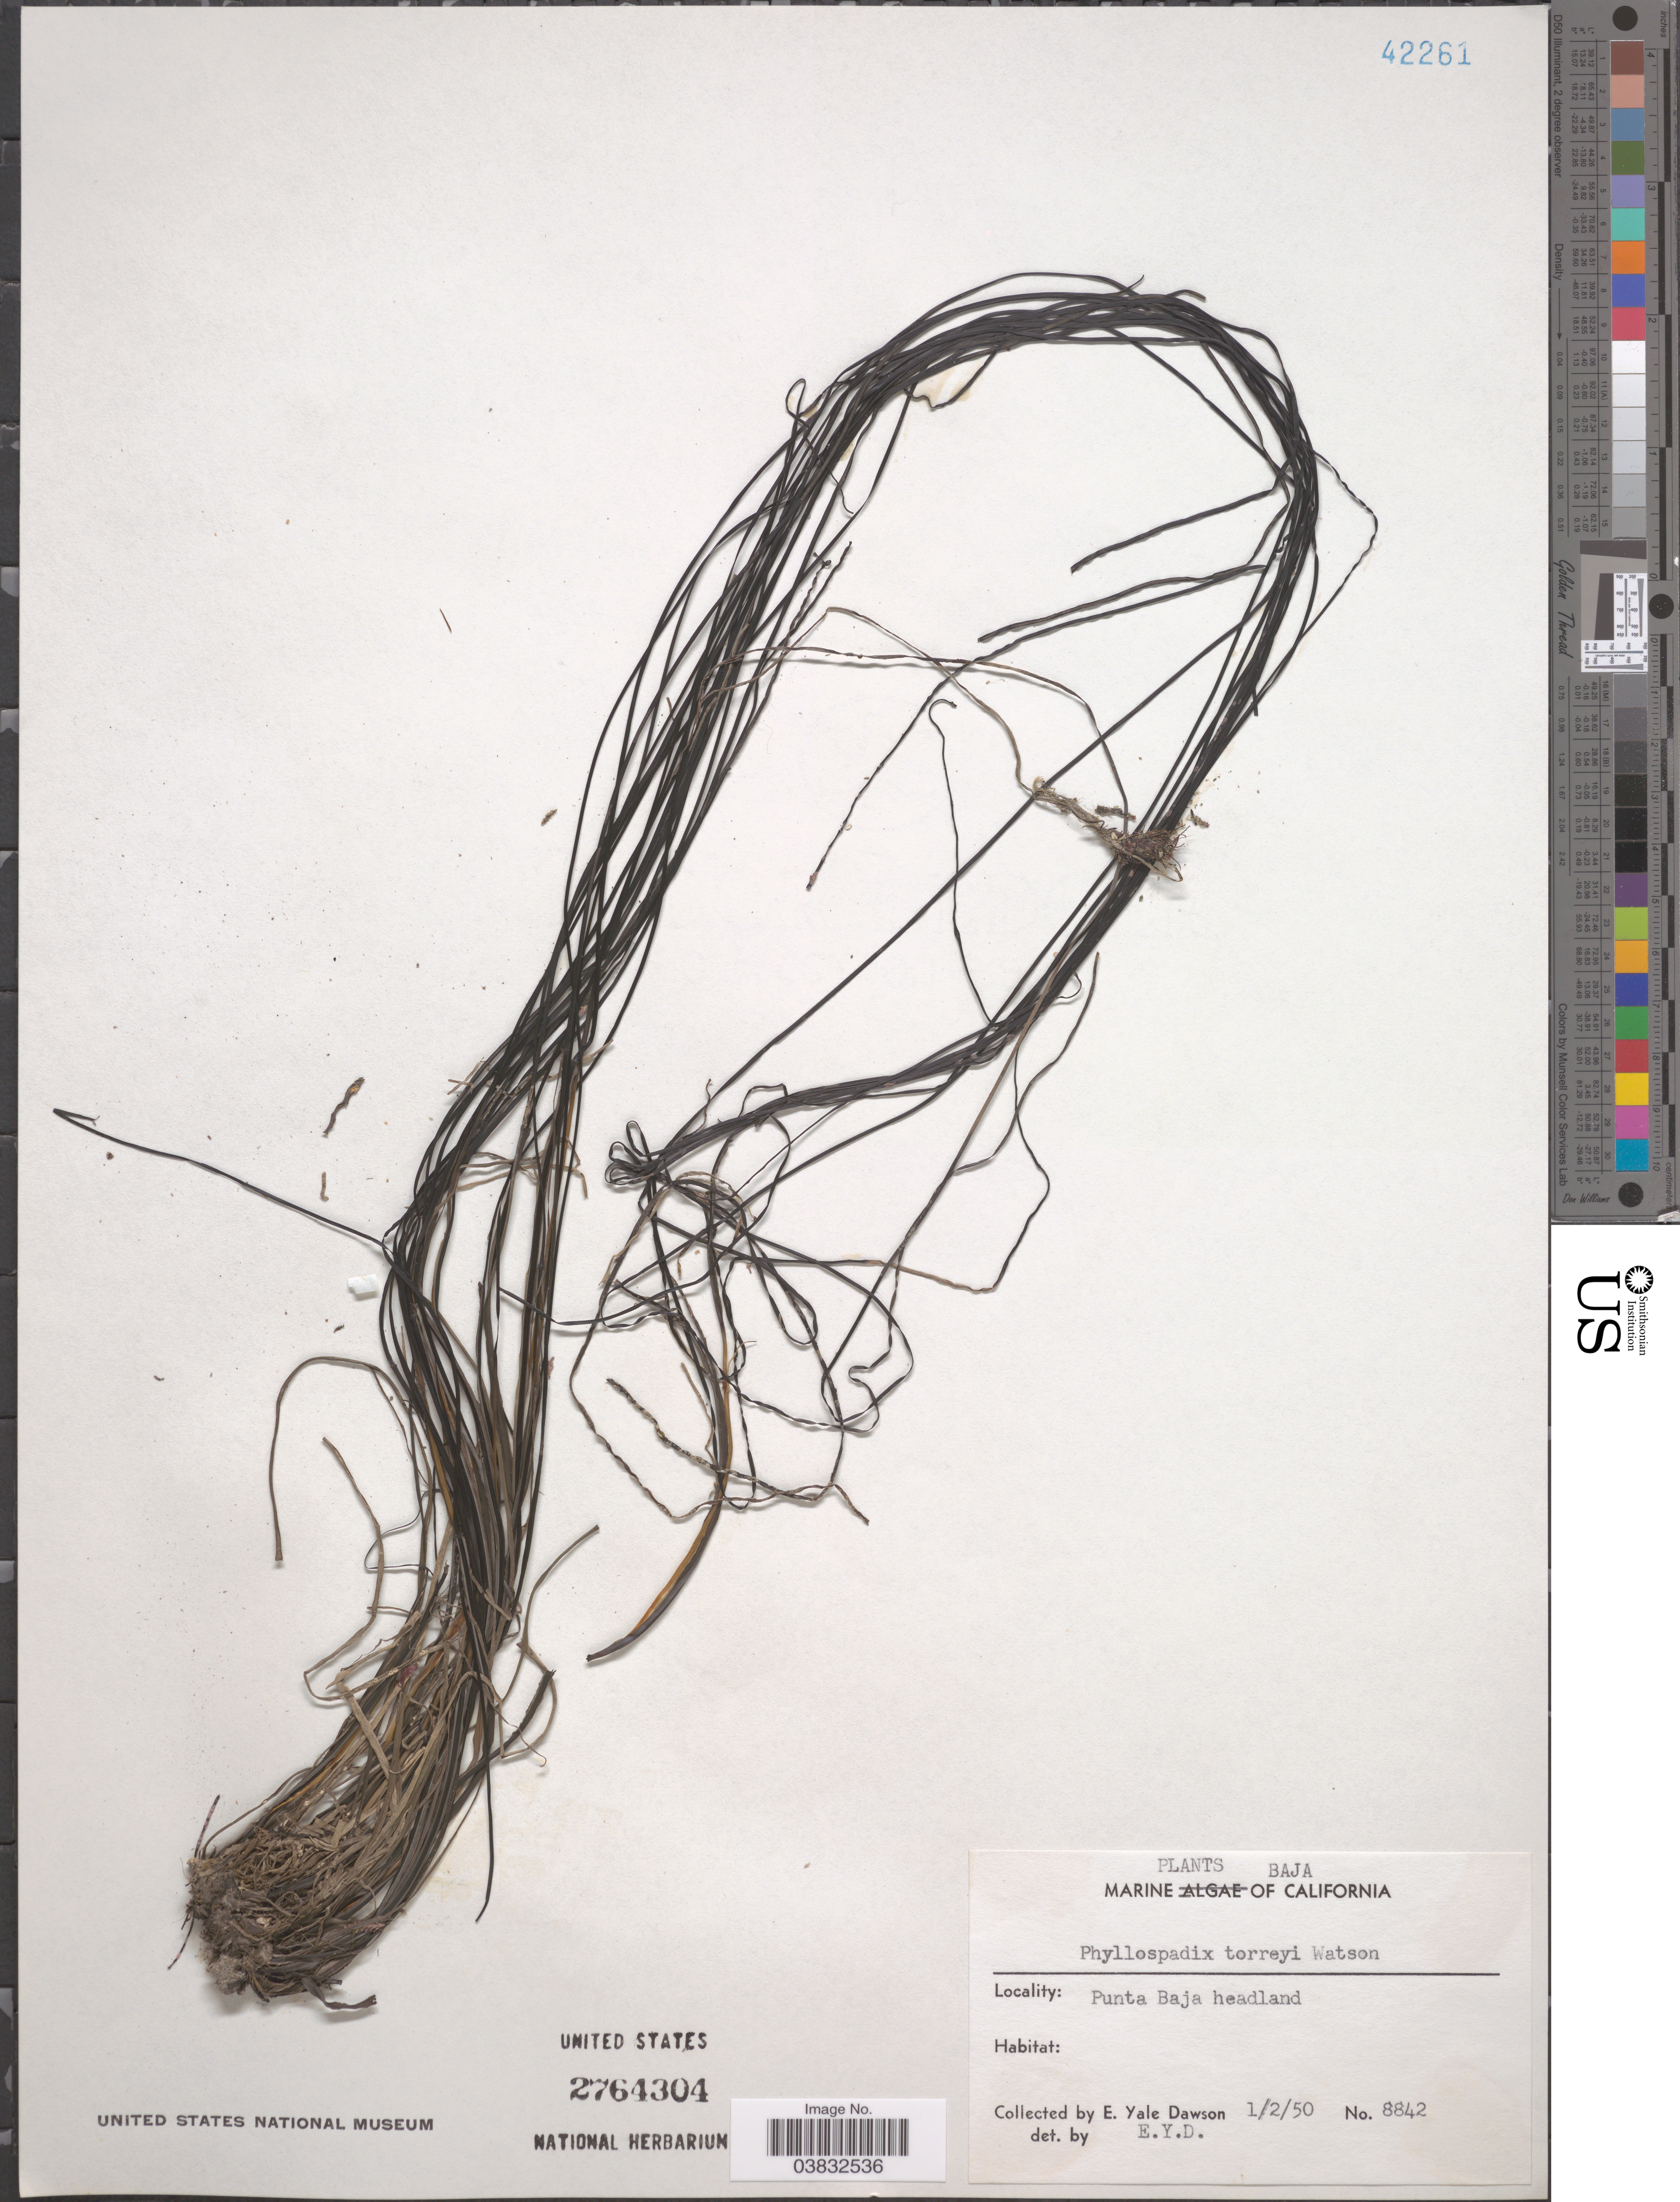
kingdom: Plantae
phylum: Tracheophyta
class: Liliopsida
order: Alismatales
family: Zosteraceae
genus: Phyllospadix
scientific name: Phyllospadix torreyi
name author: S. Watson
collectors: N. Yensen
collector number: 8842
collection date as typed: Transcribed d/m/y: 2/1/50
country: Mexico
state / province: Baja California Norte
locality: Punta Baja headland.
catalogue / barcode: US 2764304